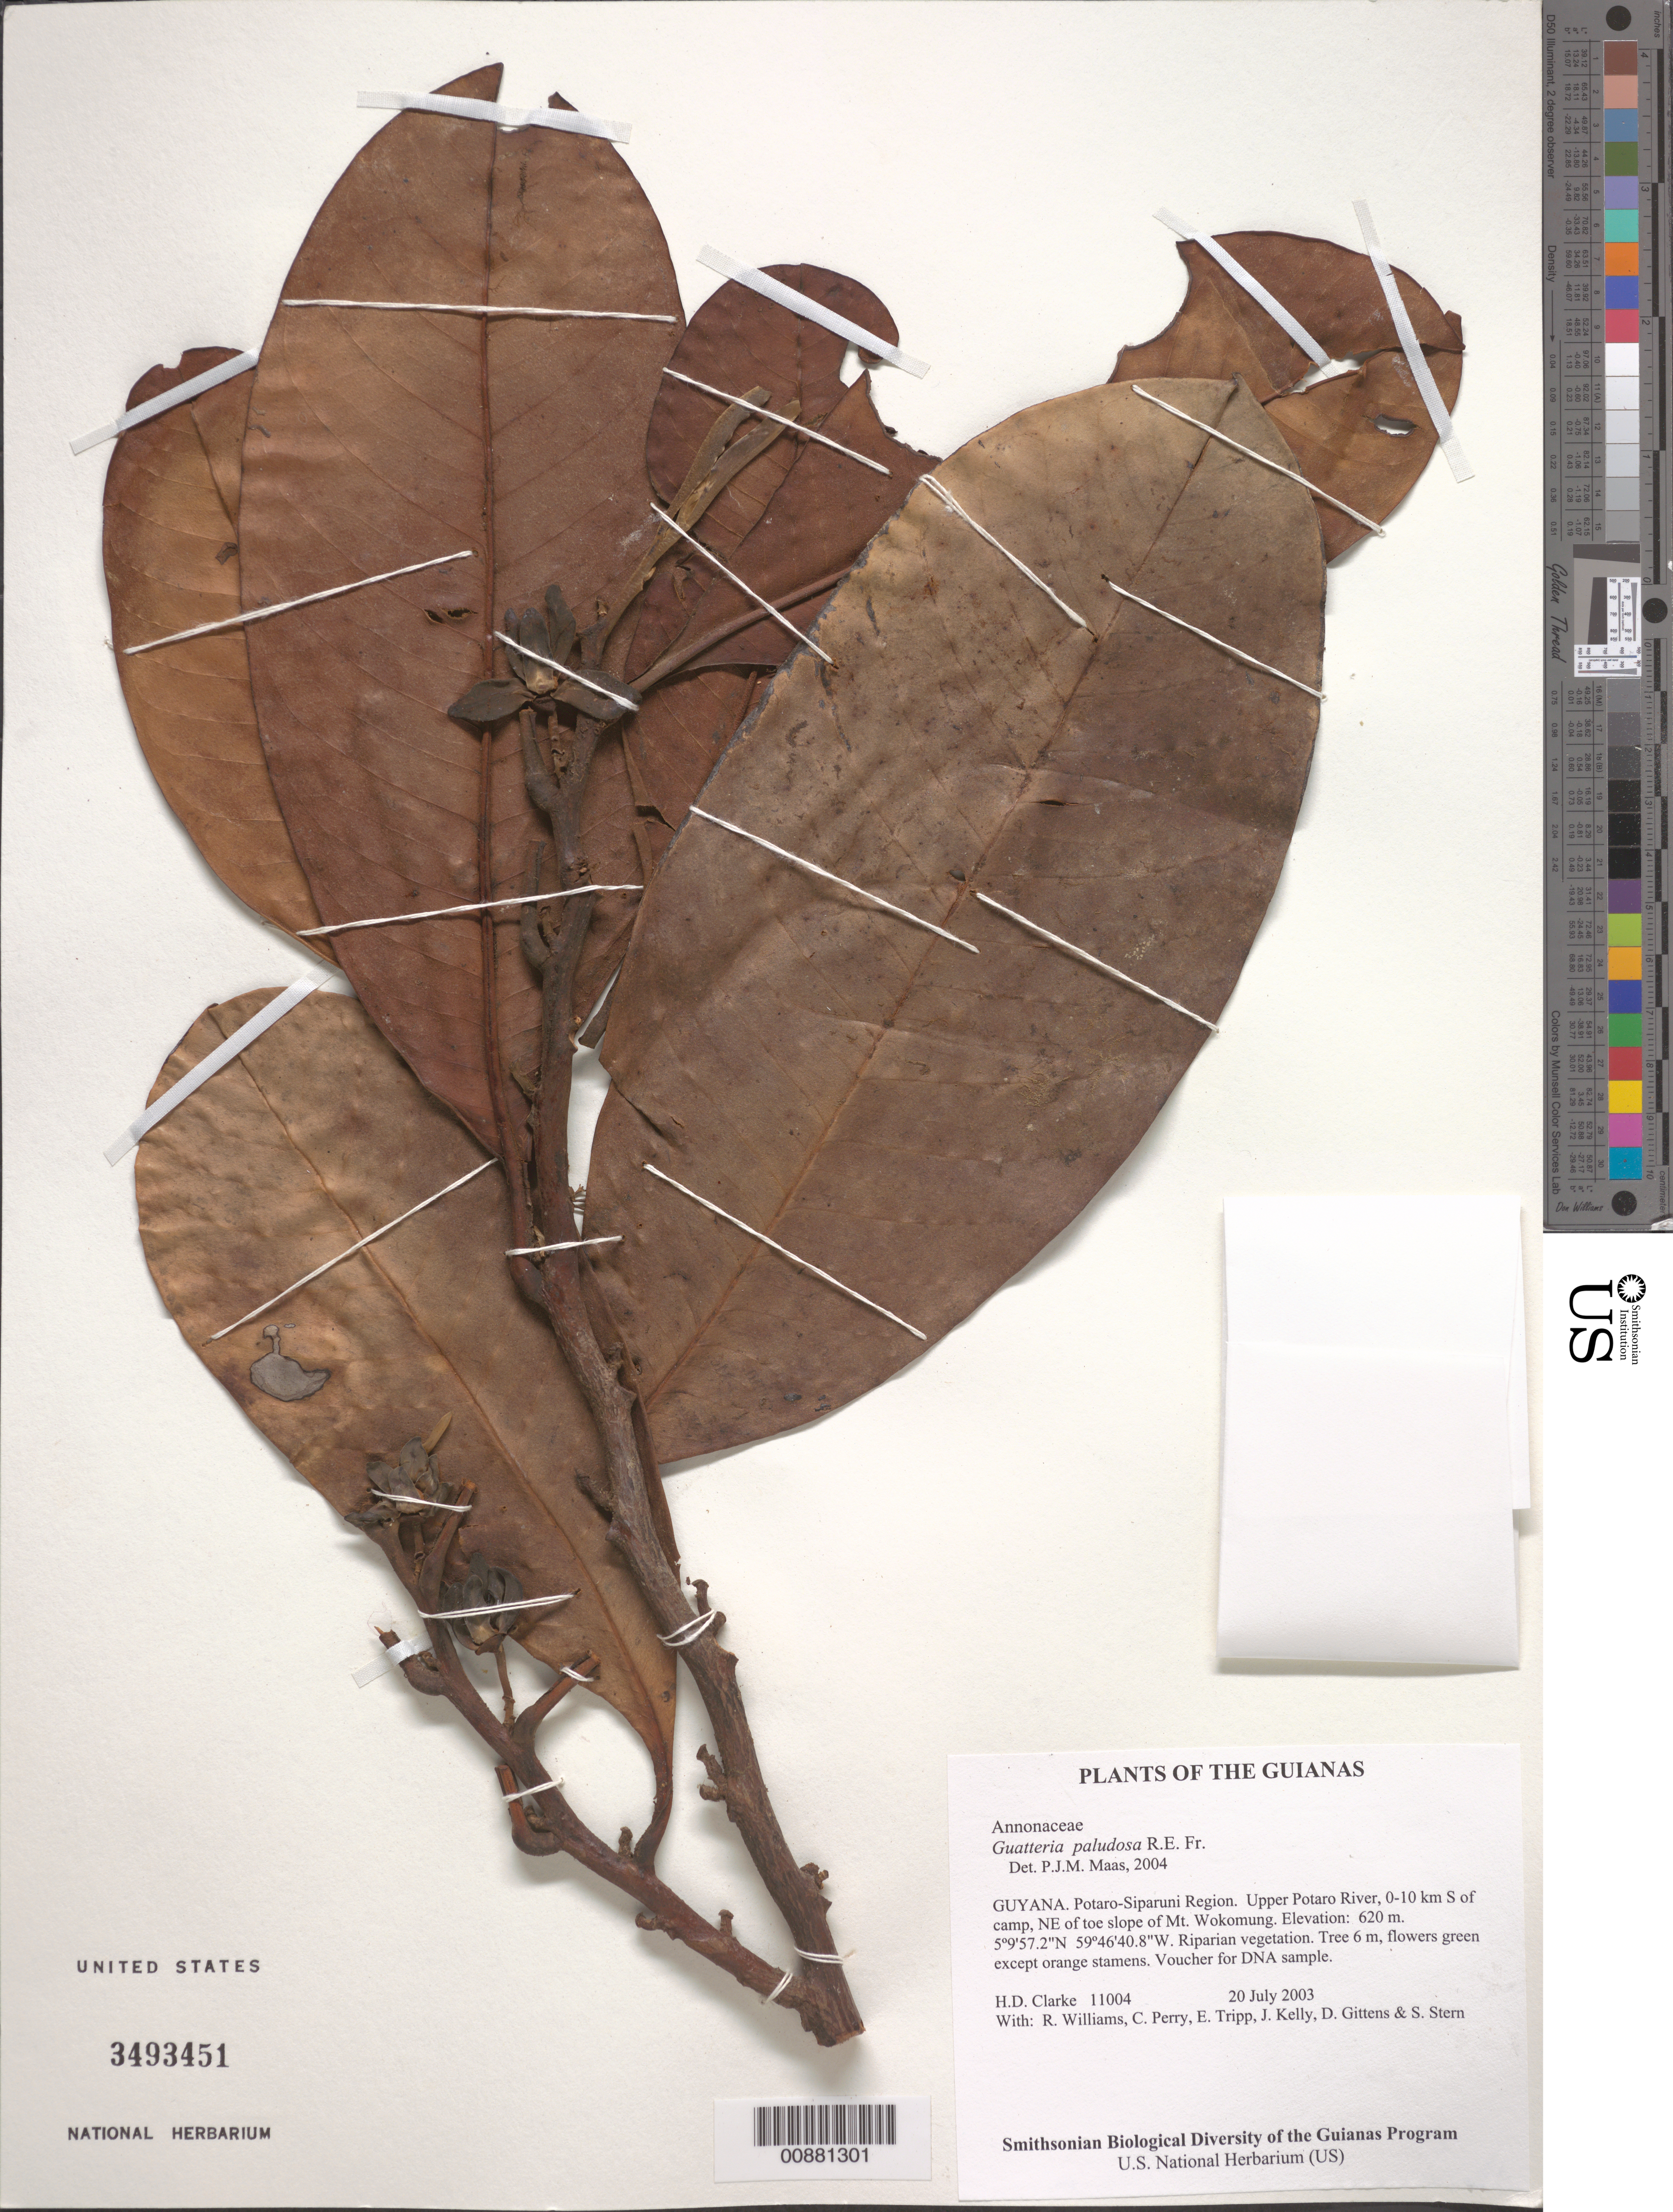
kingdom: Plantae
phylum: Tracheophyta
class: Magnoliopsida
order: Magnoliales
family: Annonaceae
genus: Guatteria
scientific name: Guatteria paludosa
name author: R.E. Fr.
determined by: Maas, Paul J. M.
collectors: H. D. Clarke, R. Williams, C. Perry, E. Tripp, J. Kelly, D. Gittens & S. R. Stern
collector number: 11004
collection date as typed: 20 July 2003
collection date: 2003-07-20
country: Guyana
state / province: Potaro-Siparuni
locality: Upper Potaro River, 0-10 km S of camp, NE of toe slope of Mt. Wokomung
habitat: Riparian vegetation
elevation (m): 620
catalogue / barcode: US 3493451